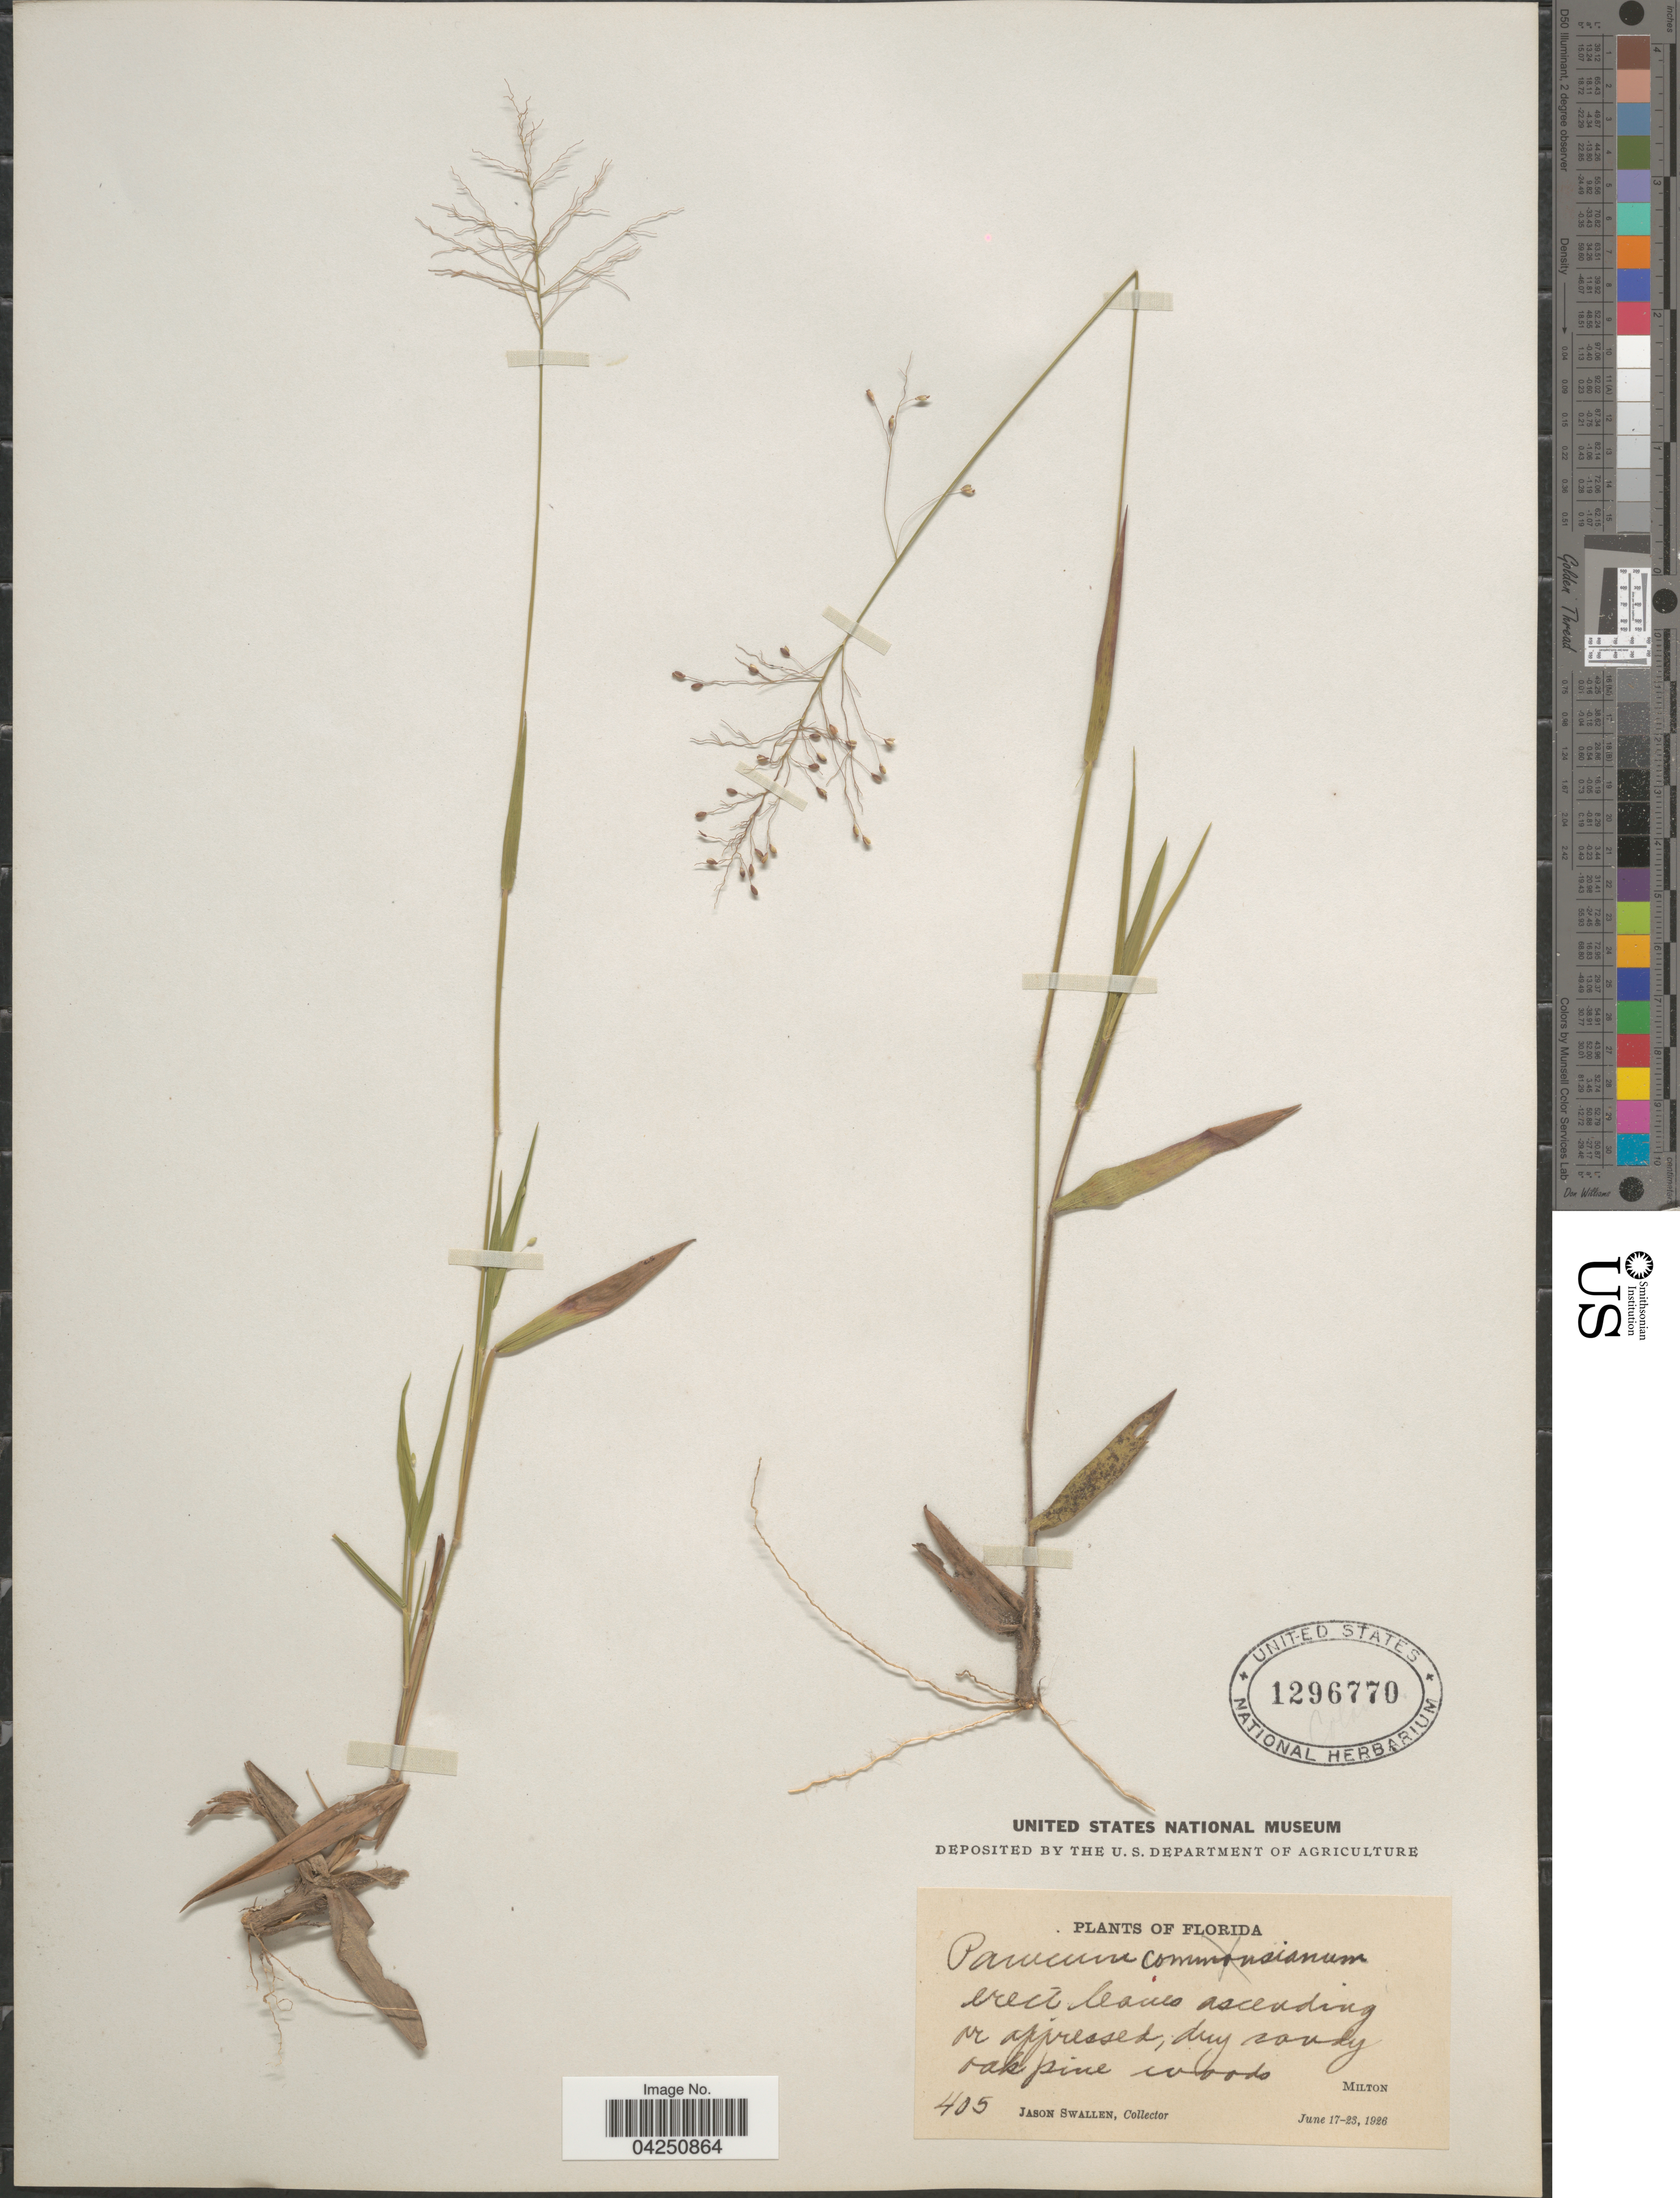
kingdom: Plantae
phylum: Tracheophyta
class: Liliopsida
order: Poales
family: Poaceae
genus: Dichanthelium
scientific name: Dichanthelium acuminatum var. acuminatum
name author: (Sw.) Gould & C.A. Clark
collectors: J. R. Swallen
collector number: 405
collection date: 1926-06-17/1926-06-23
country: United States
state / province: Florida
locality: Milton.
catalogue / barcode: US 1296770